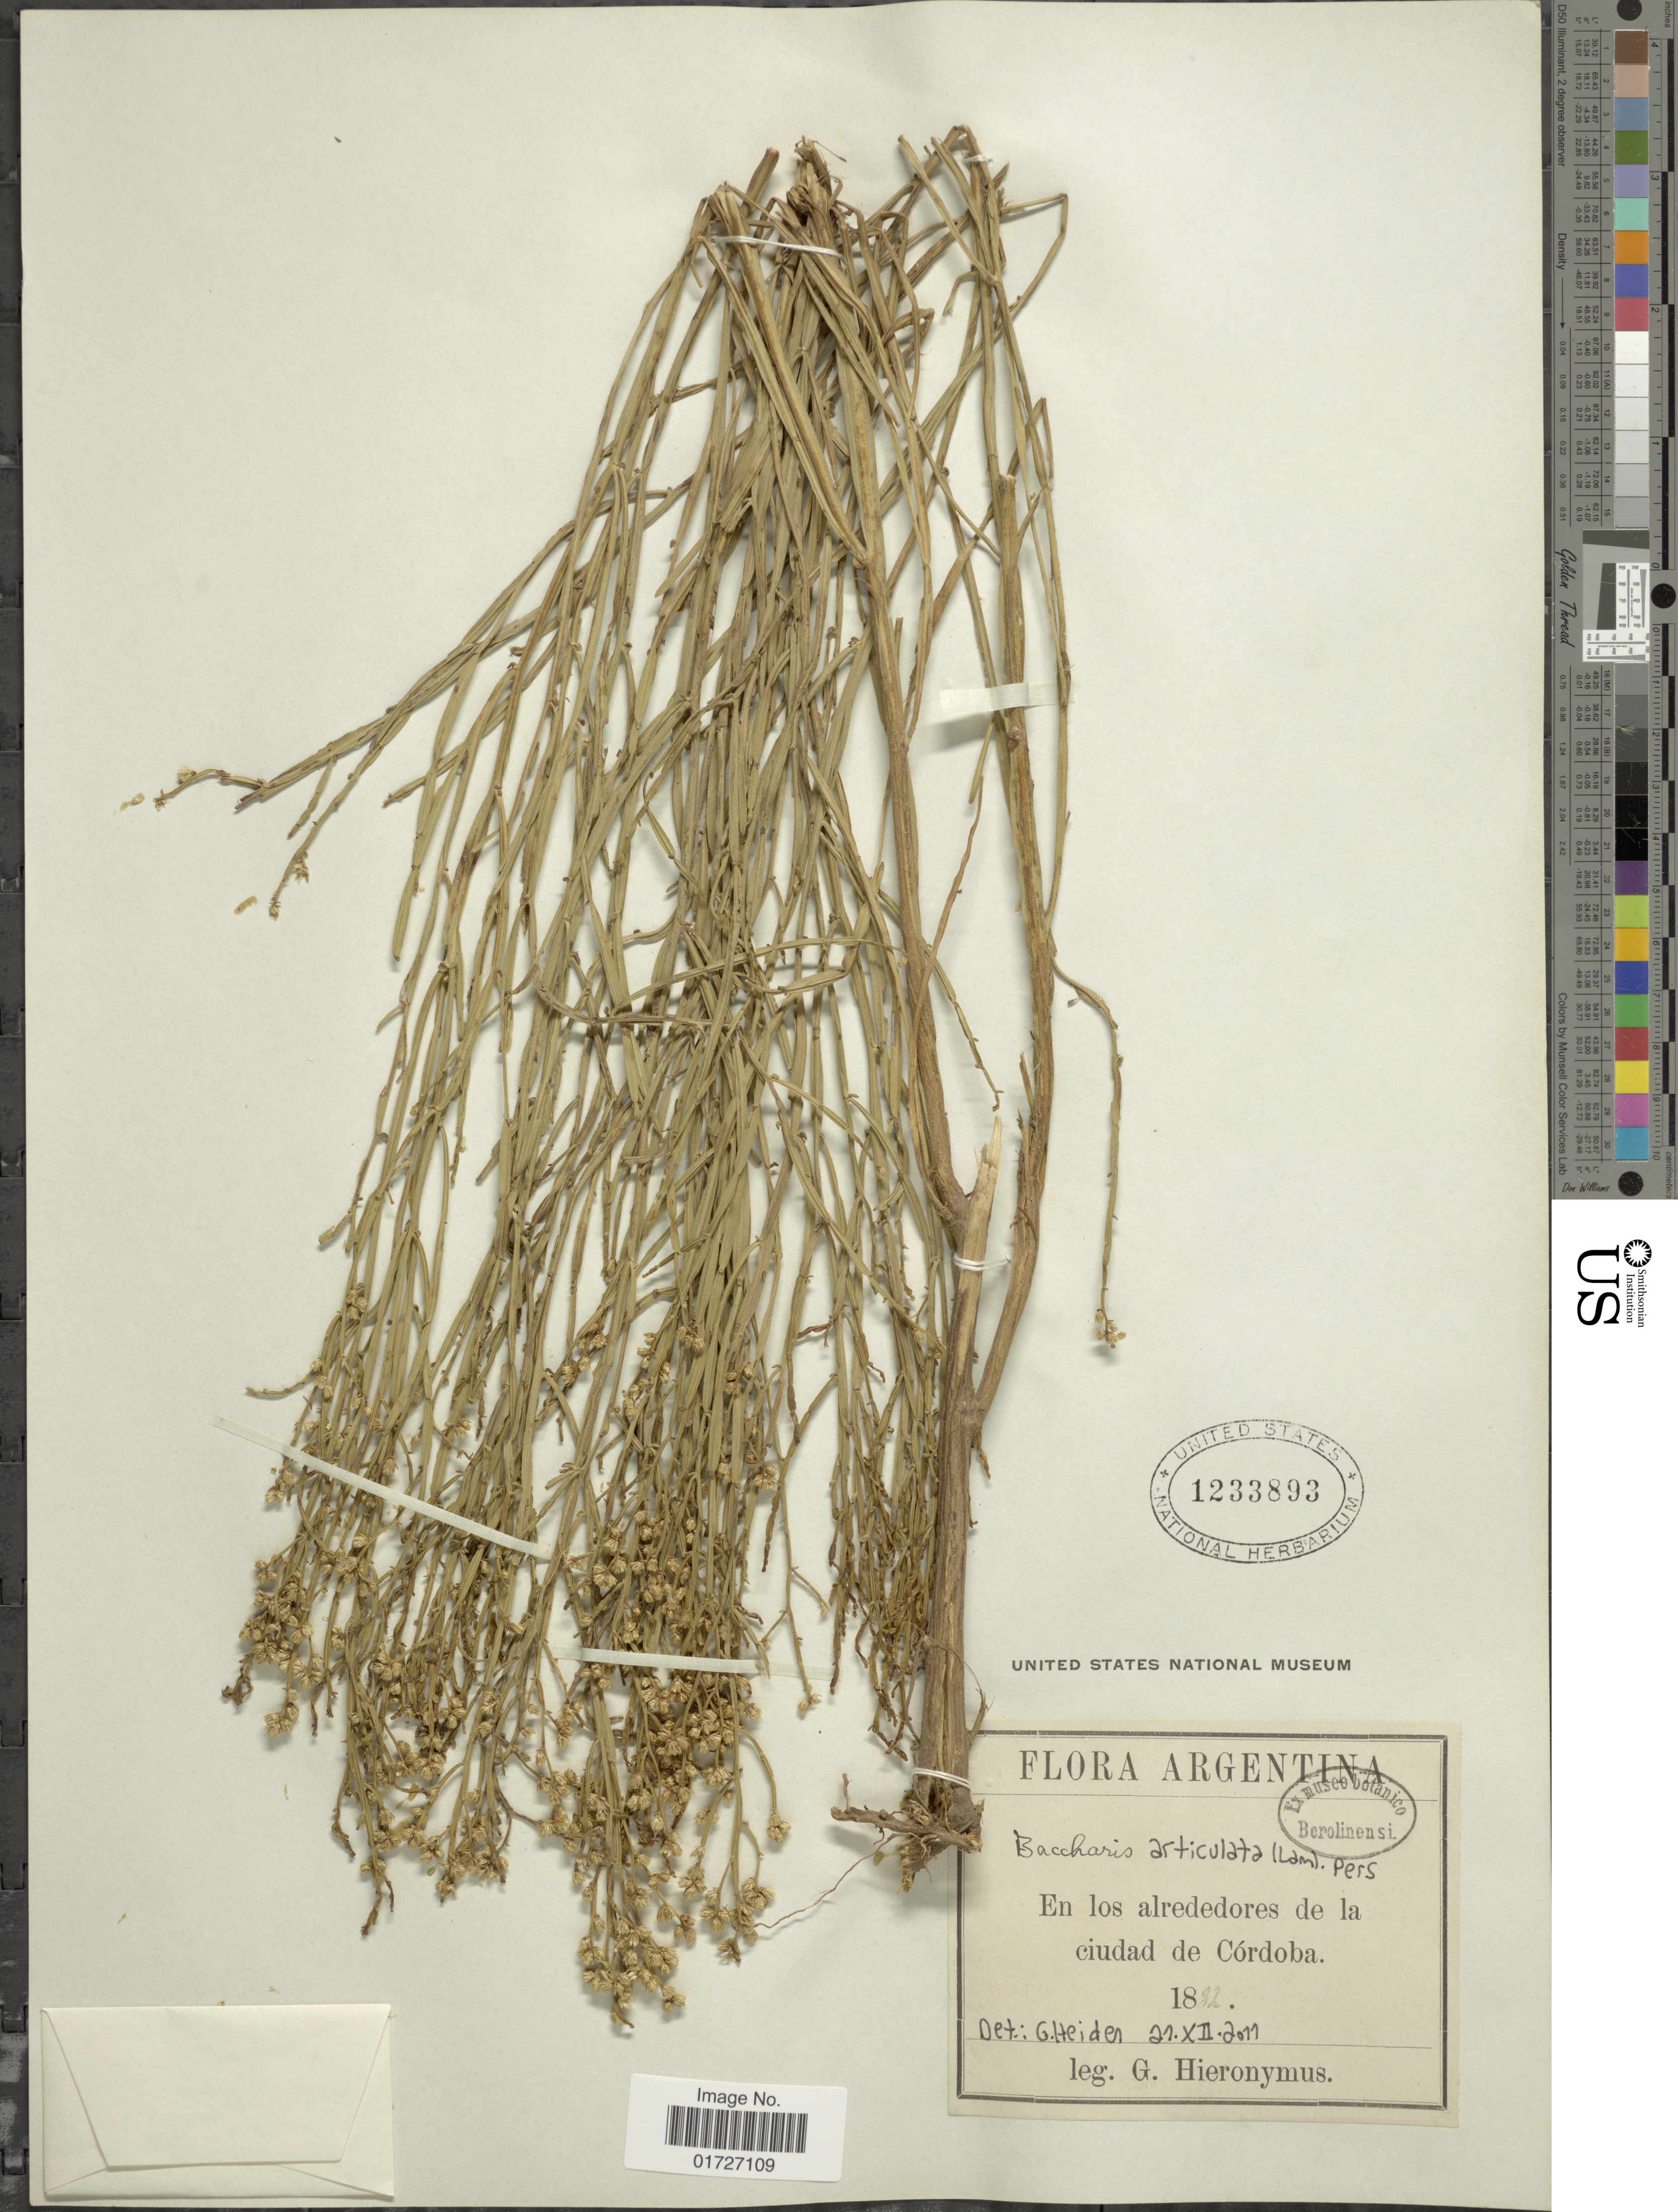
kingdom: Plantae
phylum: Tracheophyta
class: Magnoliopsida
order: Asterales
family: Asteraceae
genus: Baccharis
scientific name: Baccharis articulata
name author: (Lam.) Pers.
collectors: G. H. Hieronymus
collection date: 1882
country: Argentina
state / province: Cordoba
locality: En los alrededores de la ciudad de Cordoba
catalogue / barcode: US 1233893